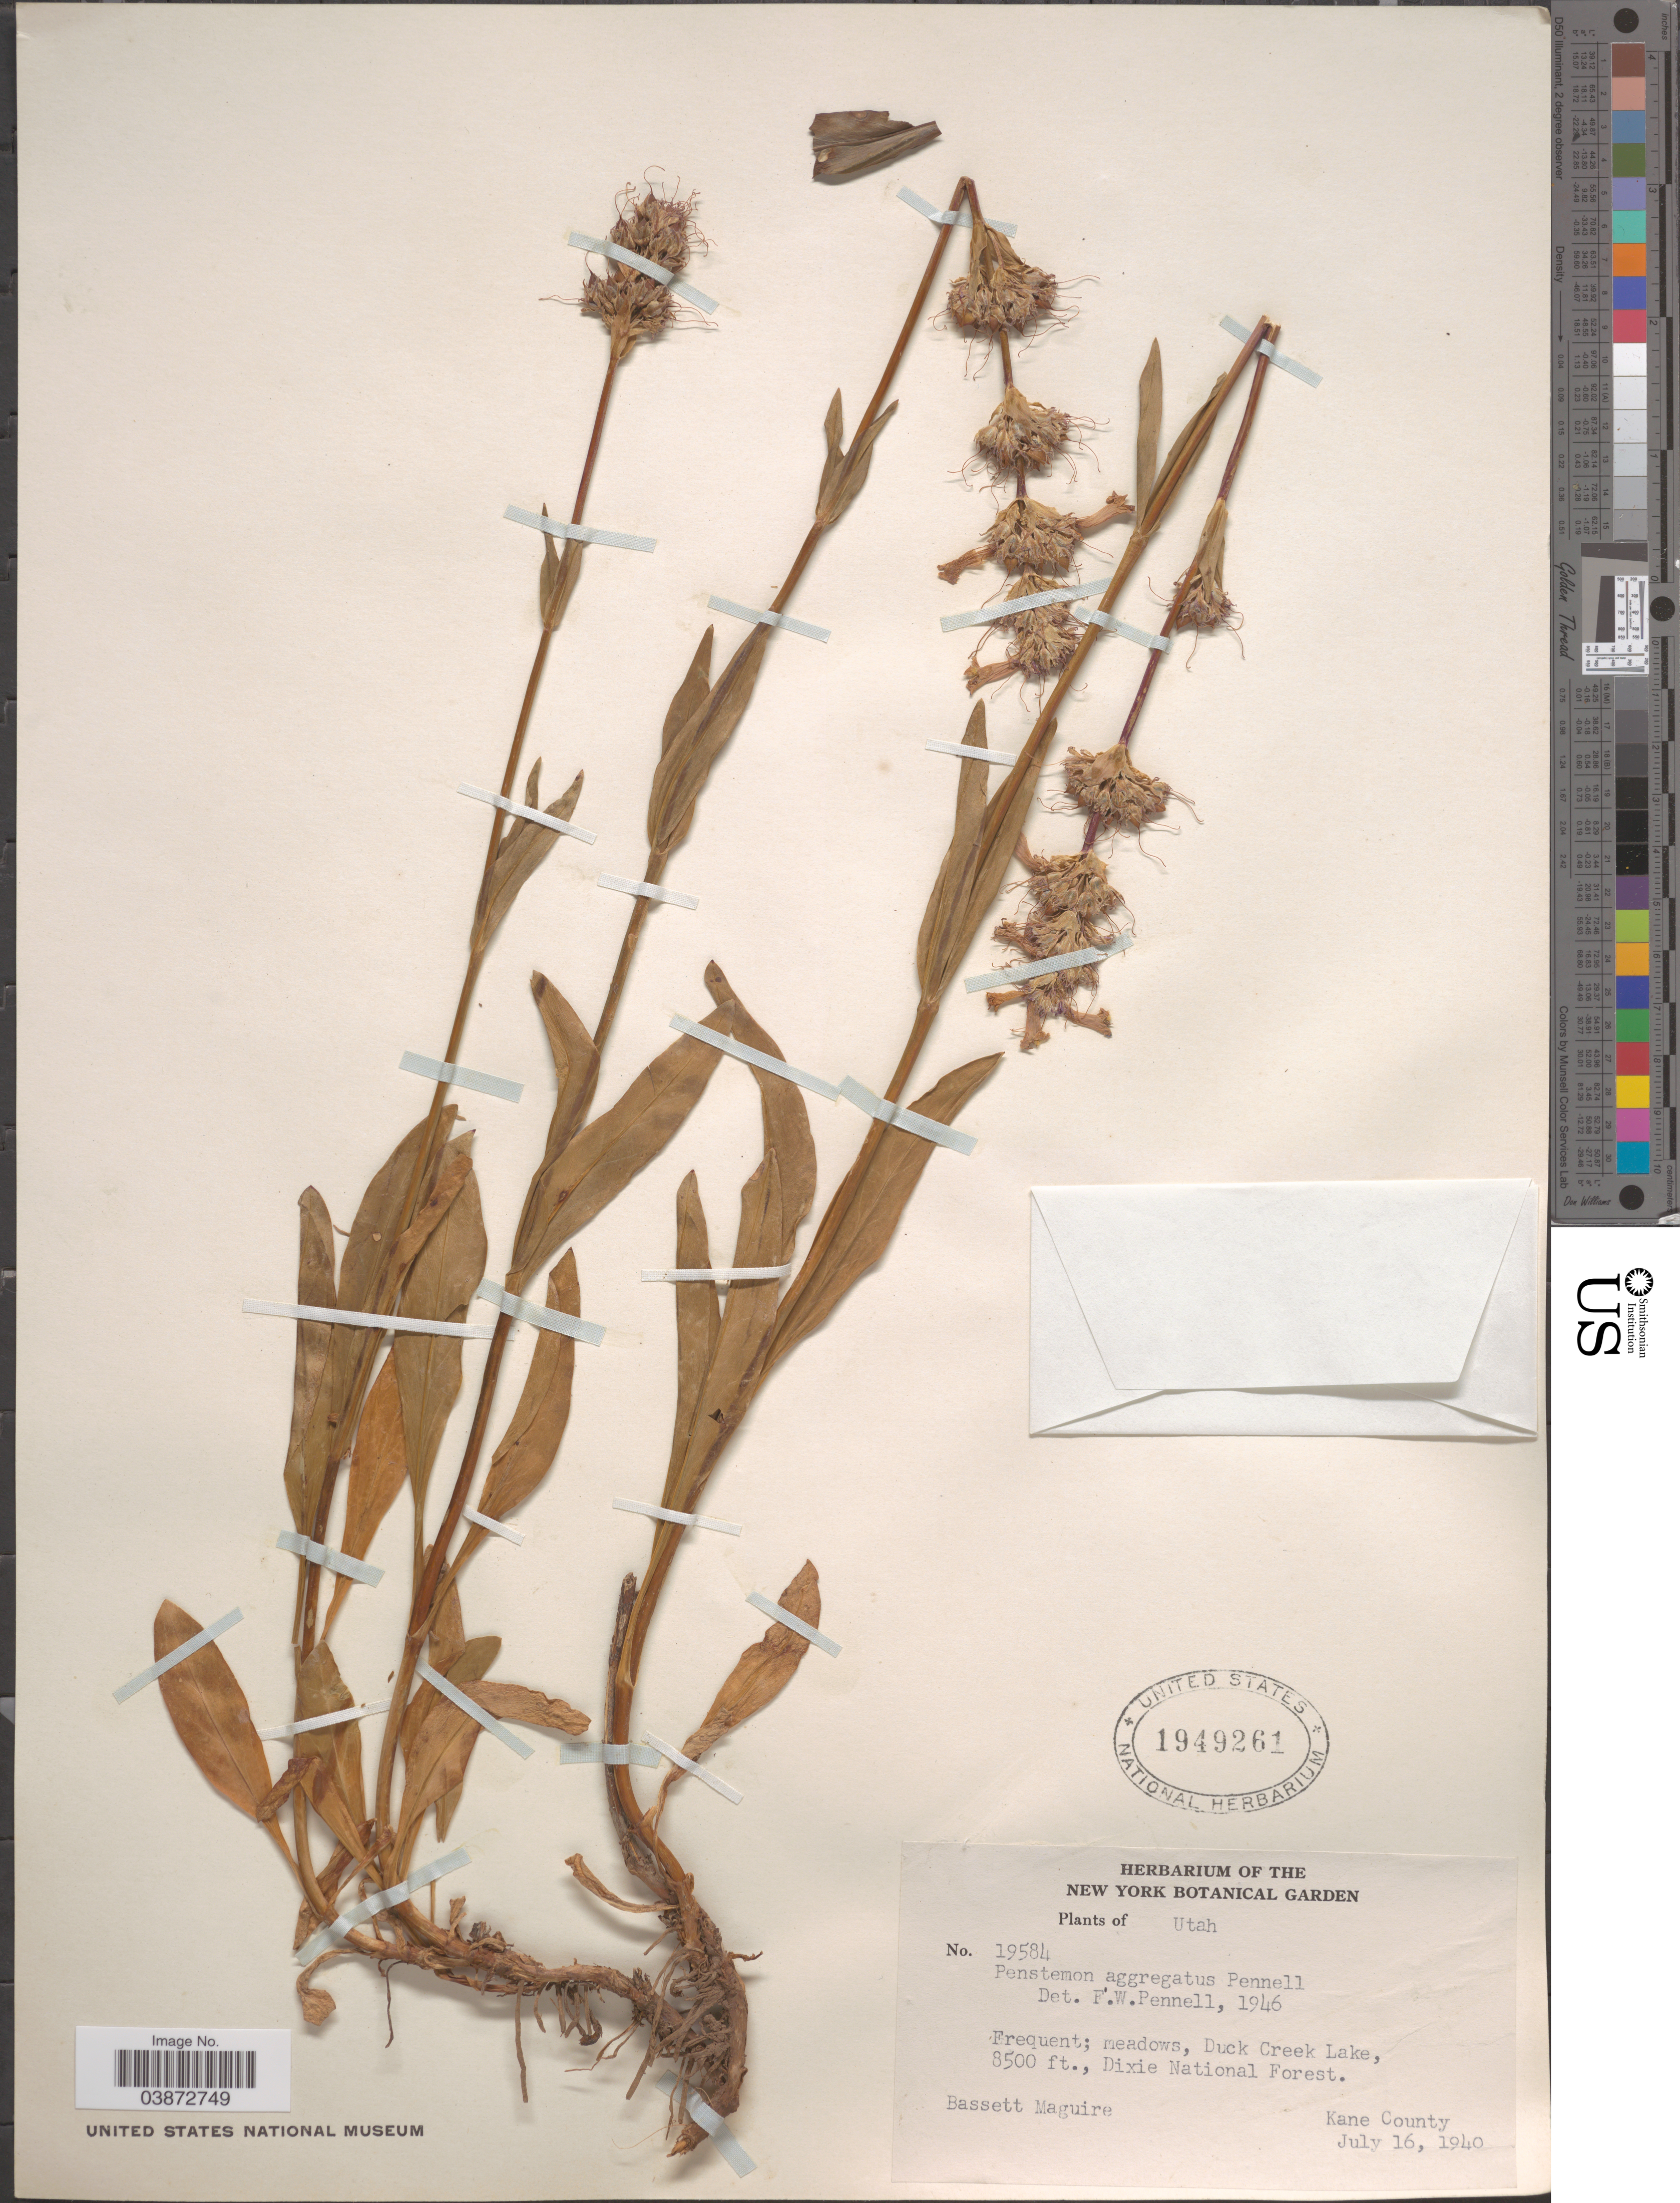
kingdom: Plantae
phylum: Tracheophyta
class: Magnoliopsida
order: Lamiales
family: Plantaginaceae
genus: Penstemon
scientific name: Penstemon aggregatus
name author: Pennell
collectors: B. Maguire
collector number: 19584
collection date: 1940-07-16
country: United States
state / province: Utah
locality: Duck Creek Lake, Dixie National Forest. Kane County.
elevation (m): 2591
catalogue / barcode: US 1949261